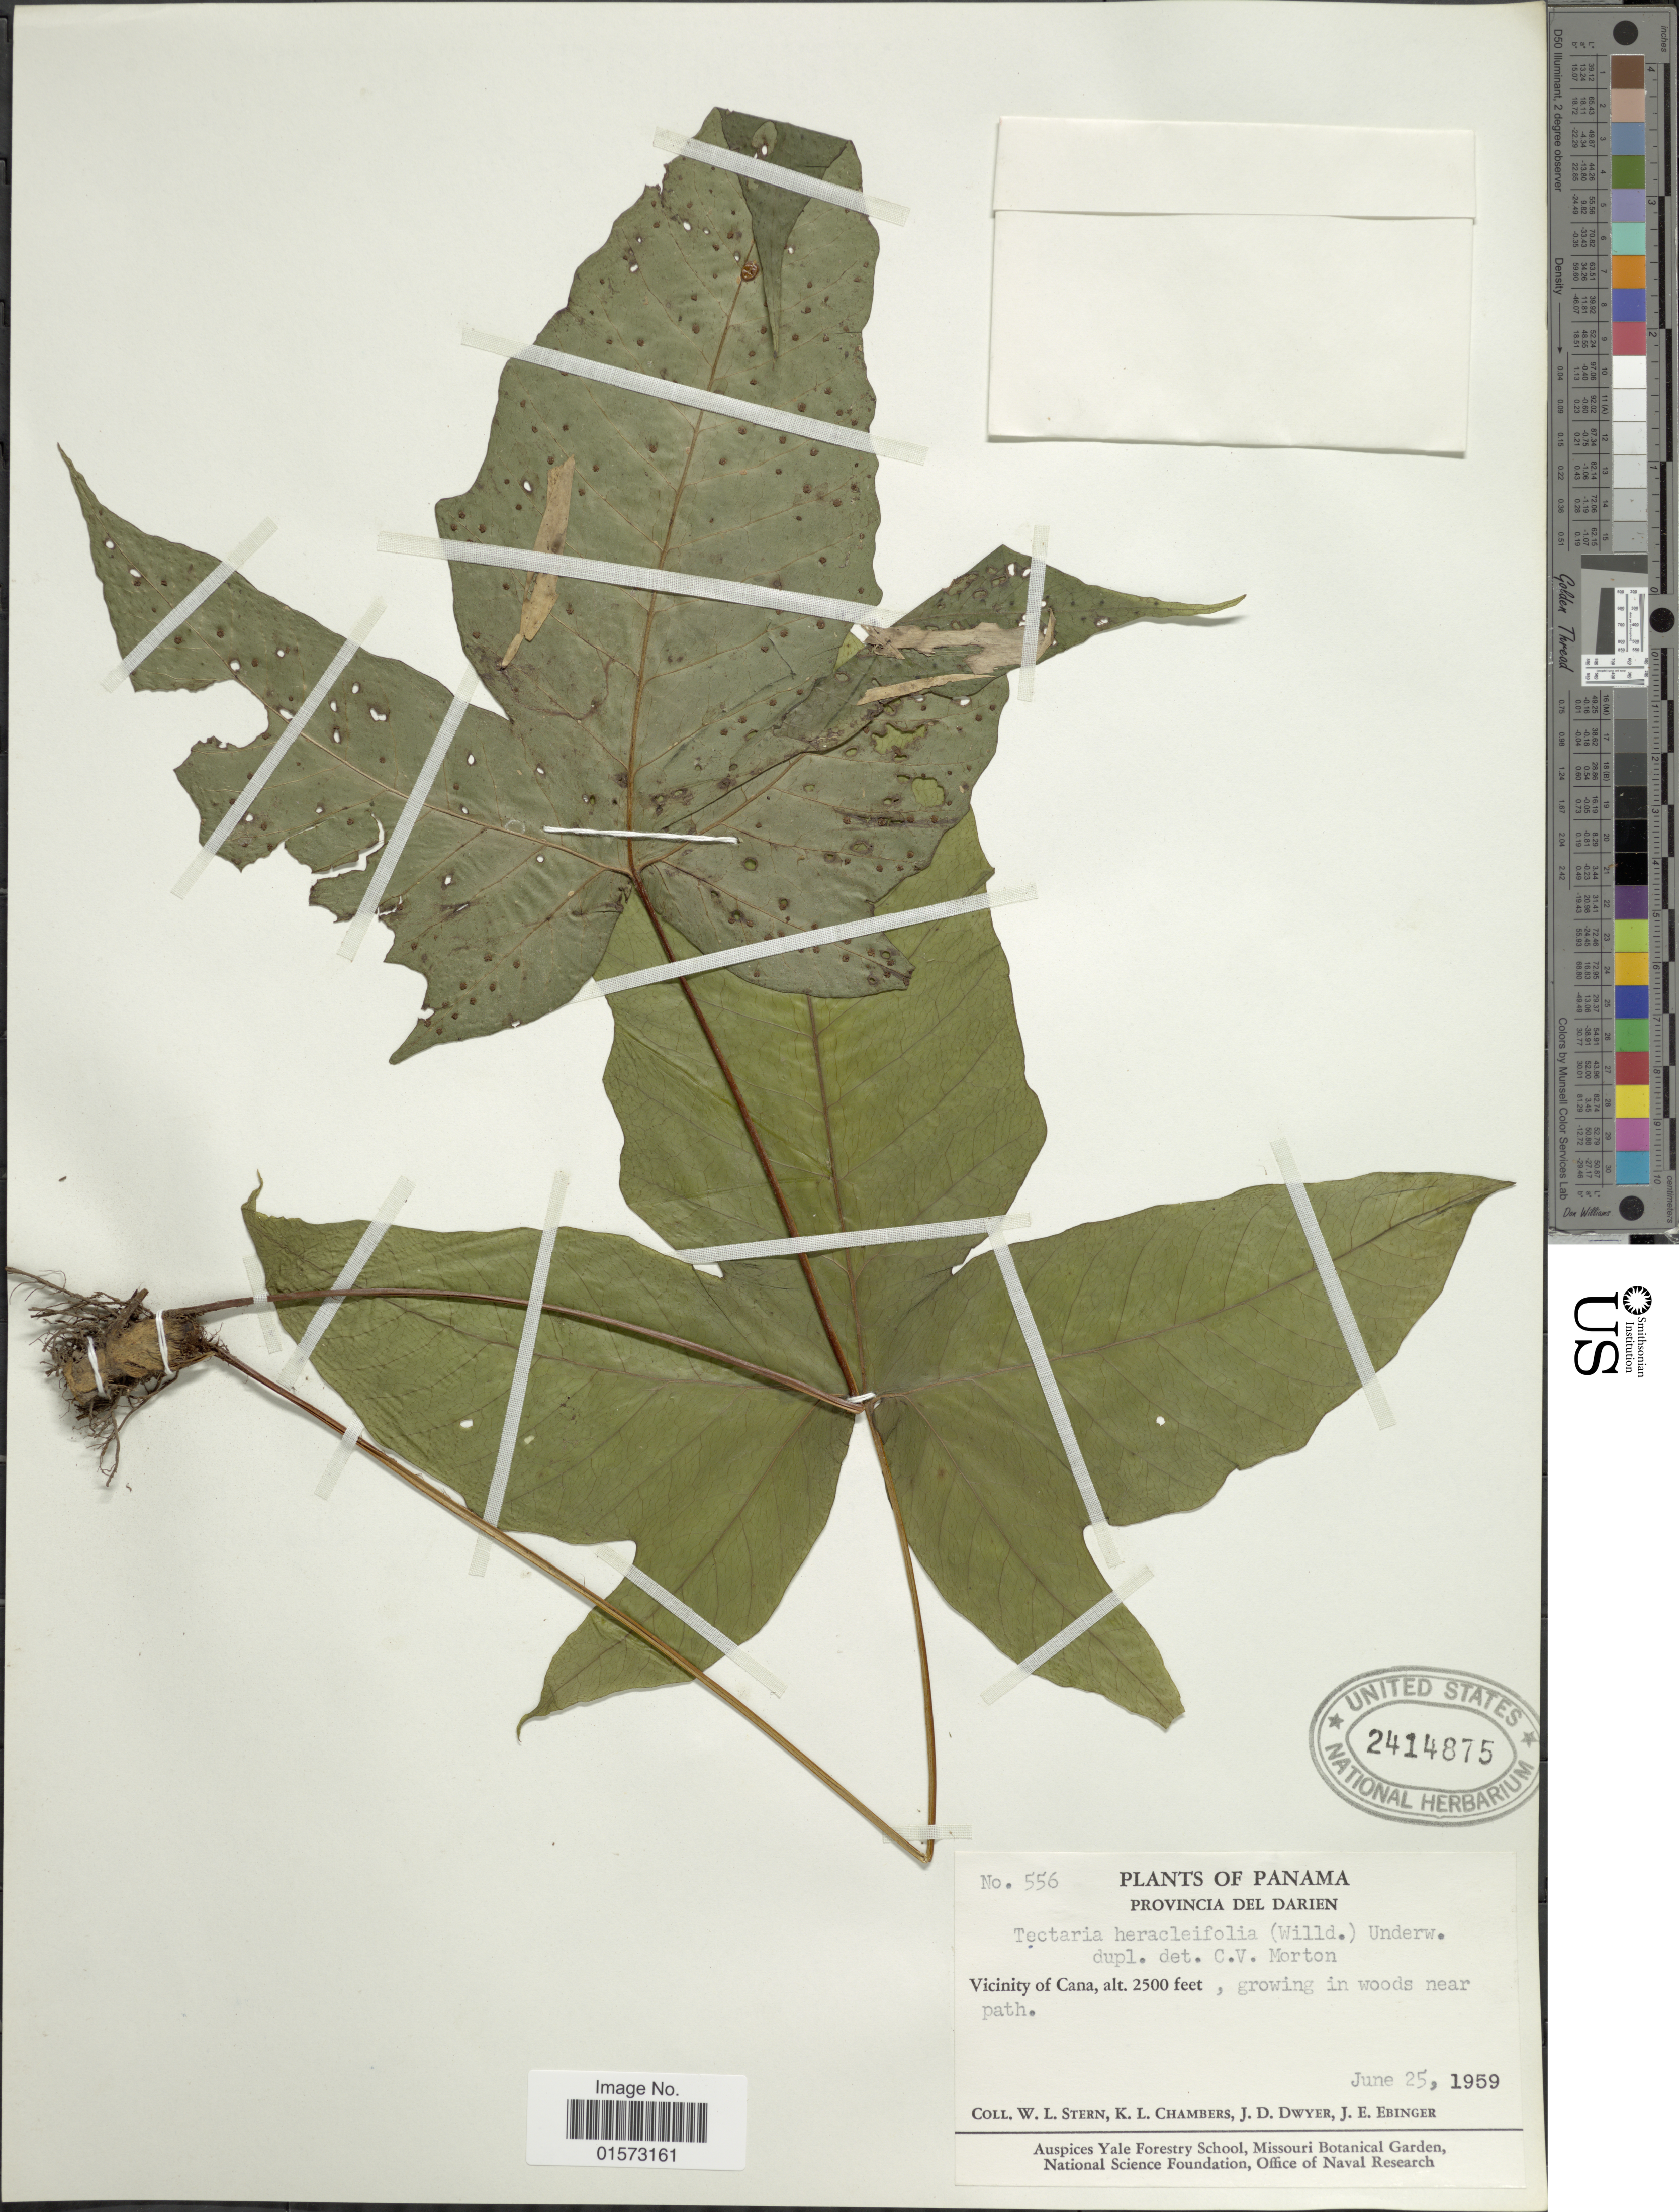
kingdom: Plantae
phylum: Tracheophyta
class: Polypodiopsida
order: Polypodiales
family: Tectariaceae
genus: Tectaria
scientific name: Tectaria heracleifolia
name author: (Willd.) Underw.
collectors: W. L. Stern, K. Chambers, J. D. Dwyer & J. Ebinger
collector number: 556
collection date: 1959-06-25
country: Panama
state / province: Darién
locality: Provincia del Darien. Vicinity of Cana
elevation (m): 762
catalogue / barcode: US 2414875